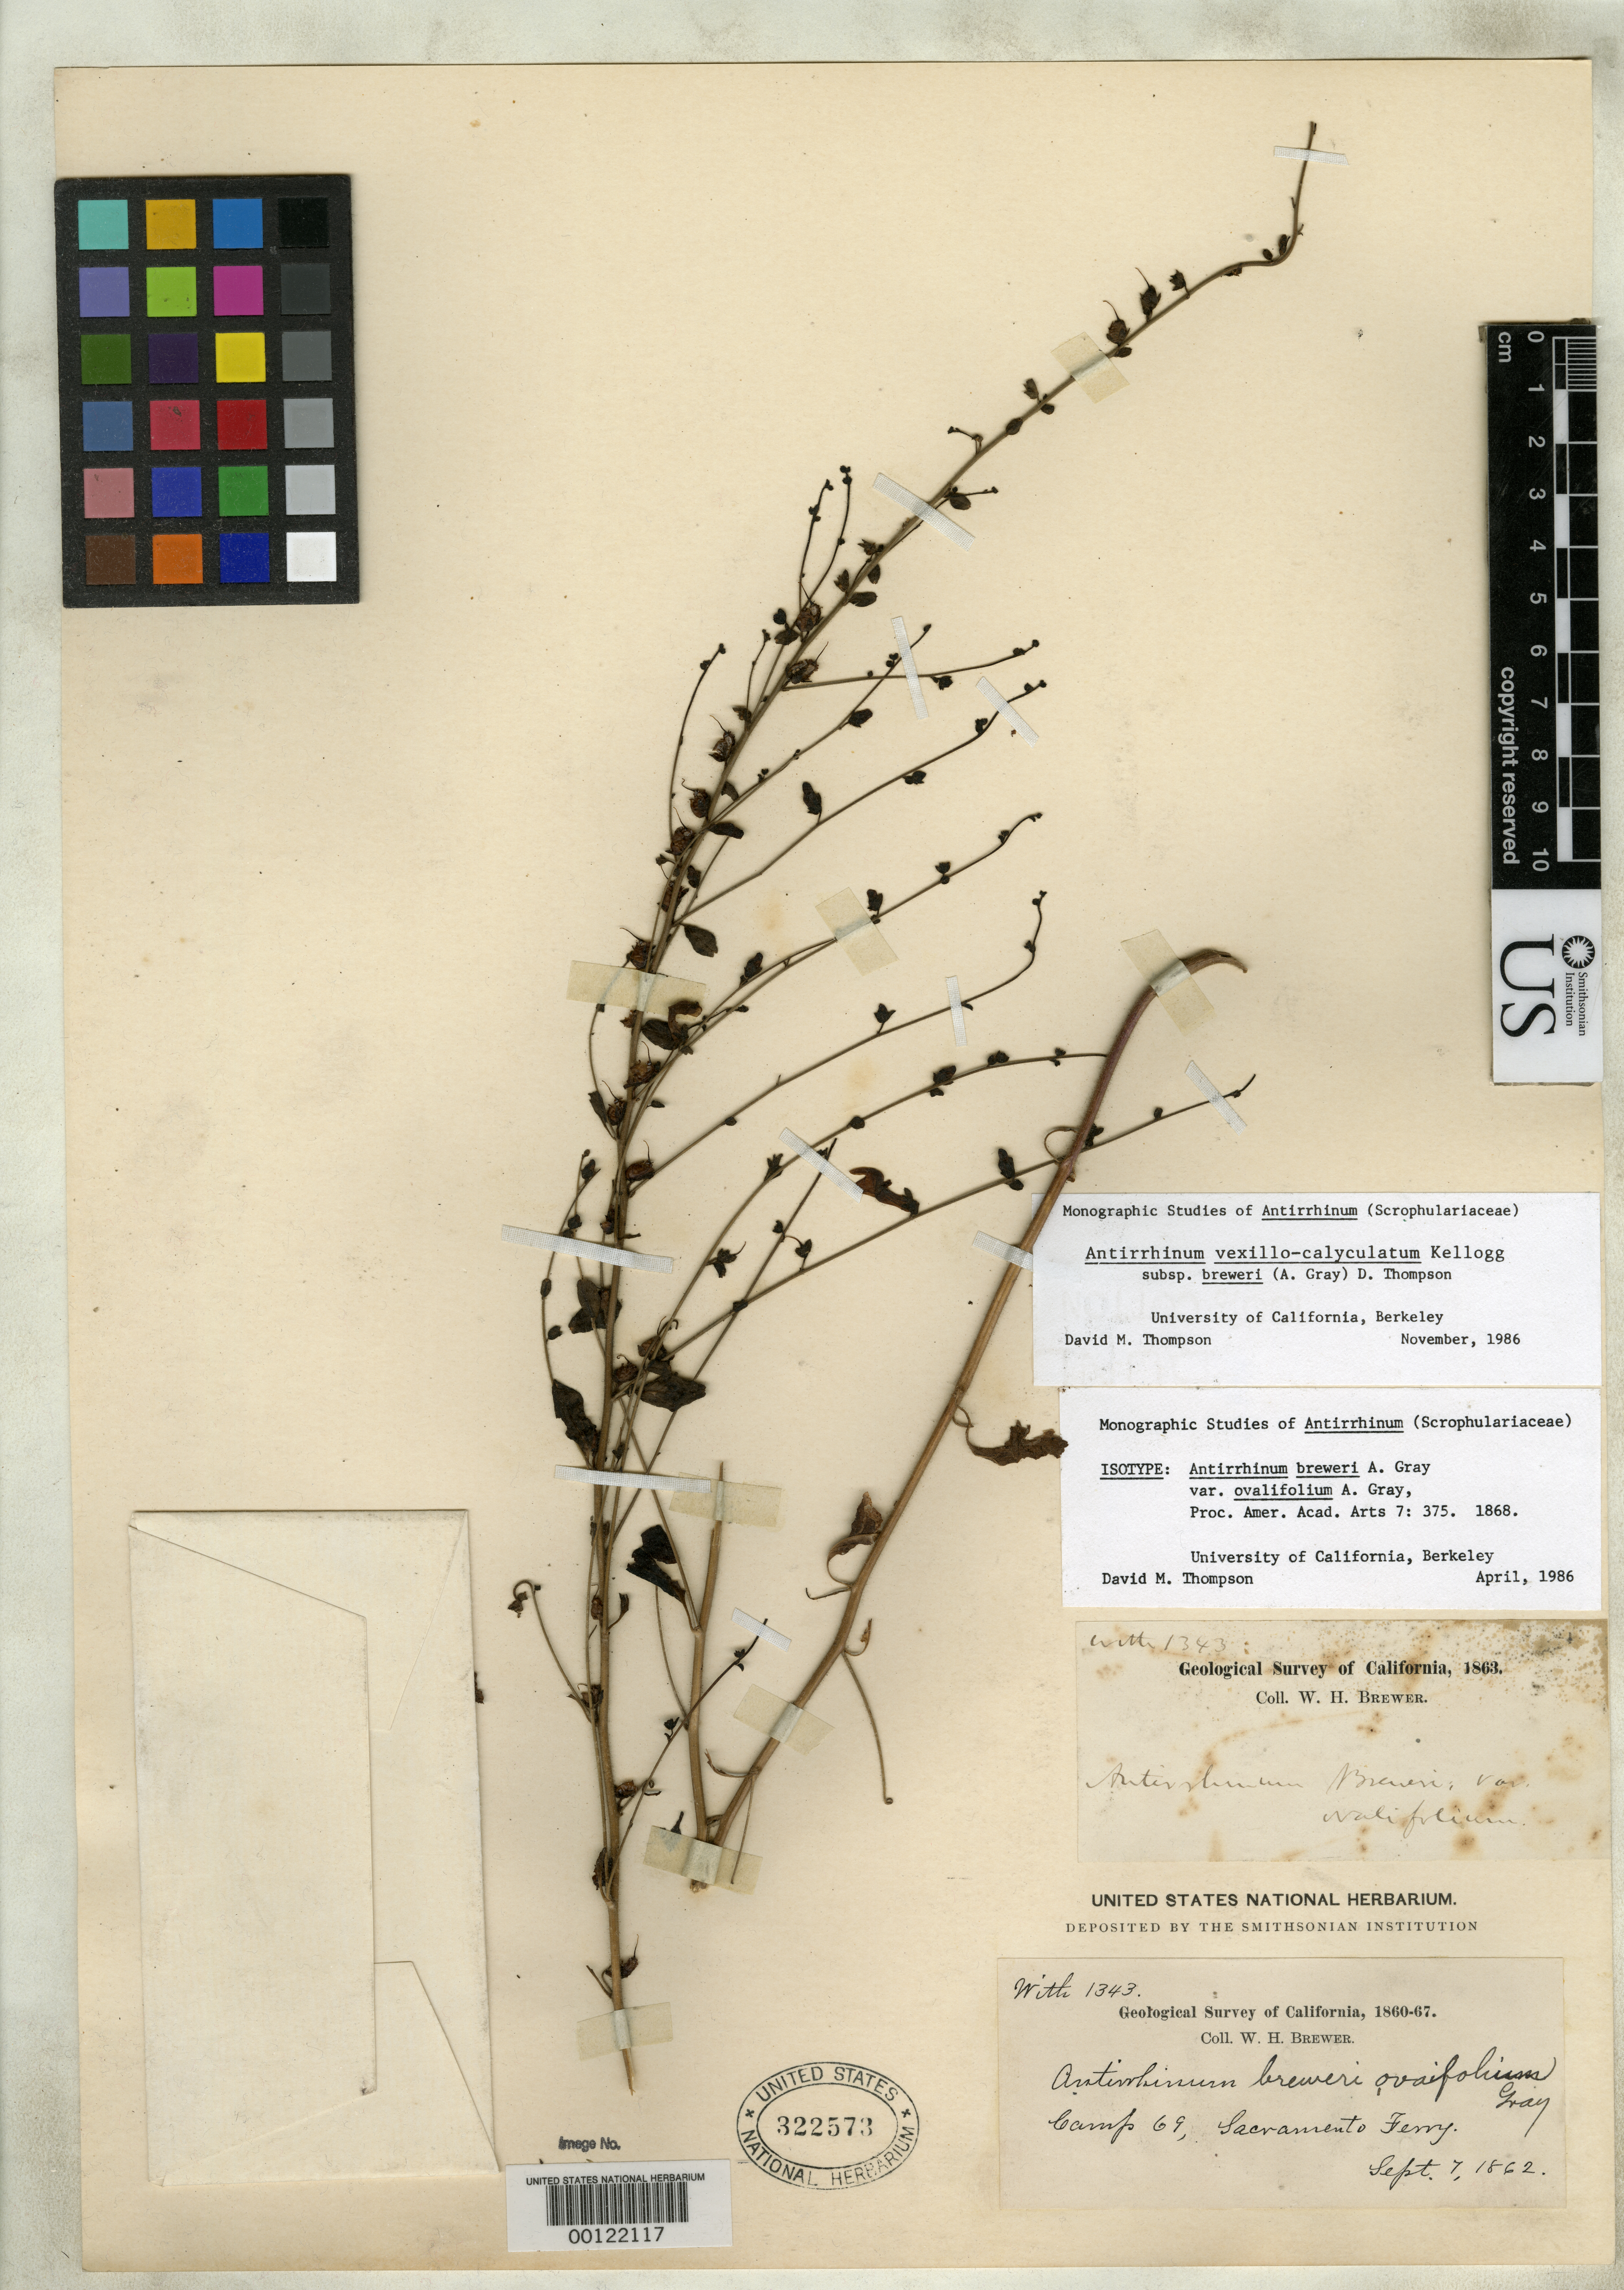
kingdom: Plantae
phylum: Tracheophyta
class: Magnoliopsida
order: Lamiales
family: Plantaginaceae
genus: Antirrhinum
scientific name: Antirrhinum breweri var. ovalifolium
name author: A. Gray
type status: Isotype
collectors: W. H. Brewer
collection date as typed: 07 Sep 1862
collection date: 1862-09-07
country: United States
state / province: California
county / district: Sacramento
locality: Sacramento ferry; camp 69.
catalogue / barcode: US 322573